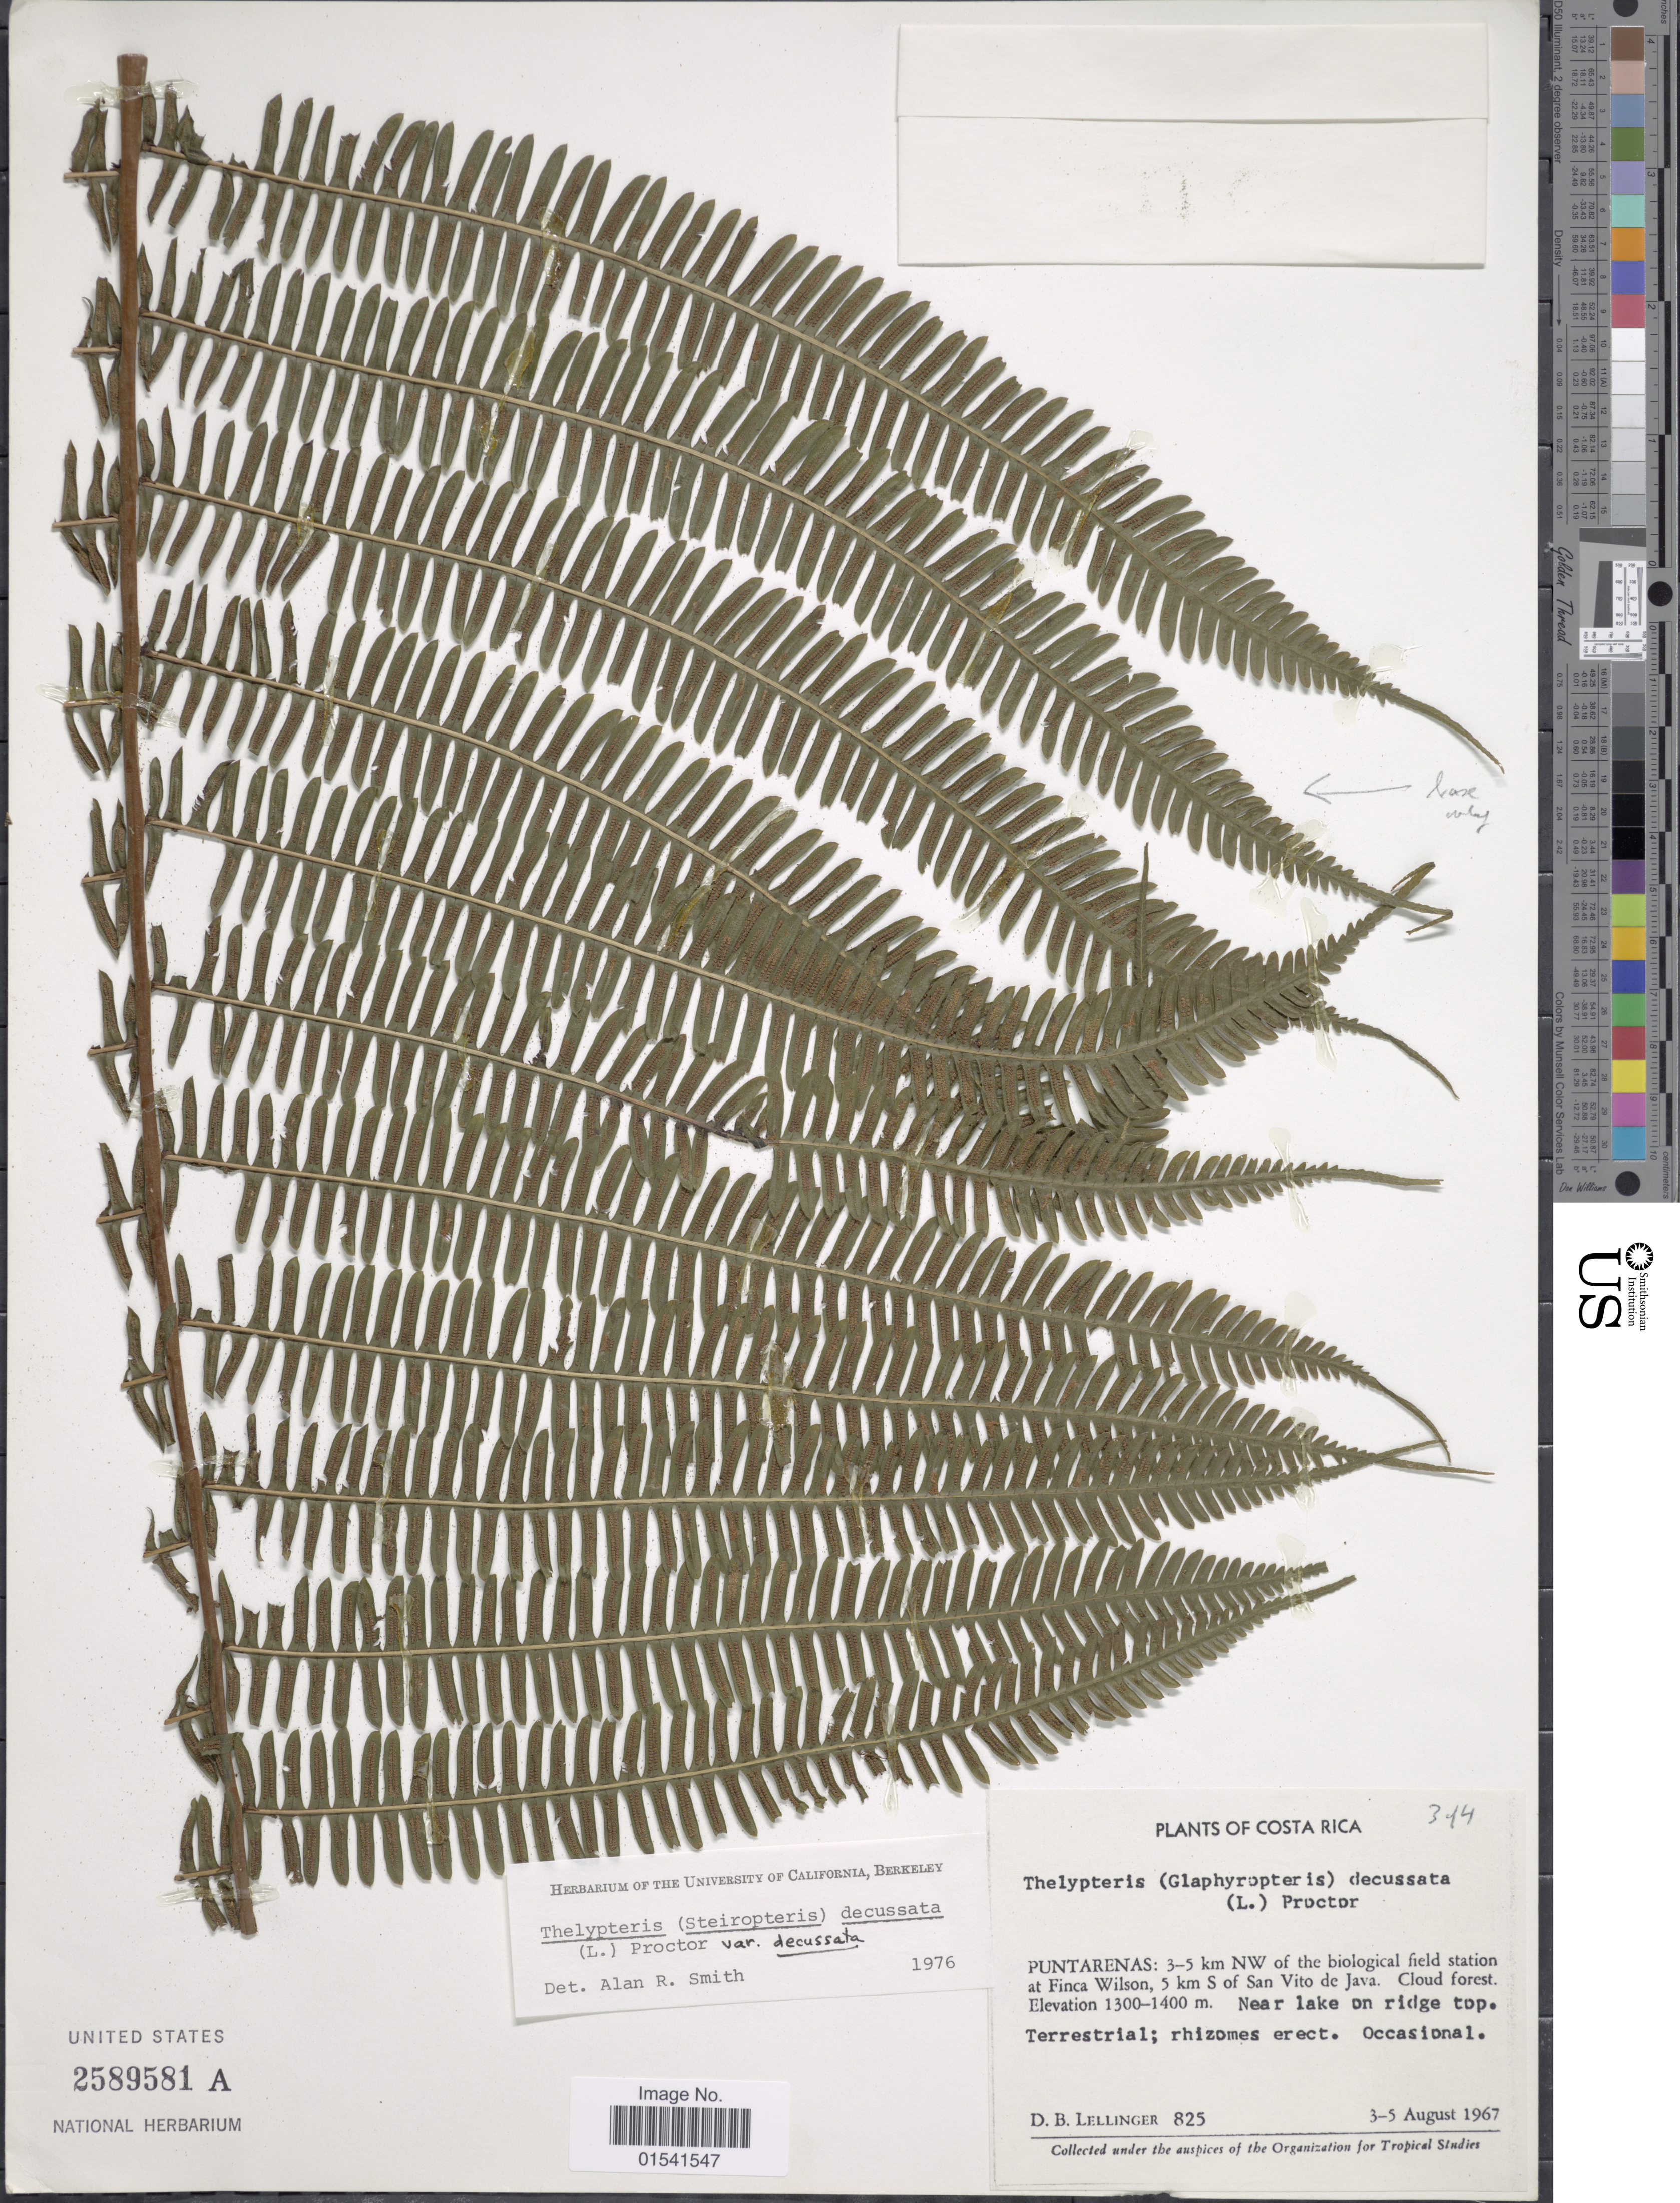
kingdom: Plantae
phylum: Tracheophyta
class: Polypodiopsida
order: Polypodiales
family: Thelypteridaceae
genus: Steiropteris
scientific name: Steiropteris decussata var. decussata (L.) comb. nov., ined. 2015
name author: (L.)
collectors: D. B. Lellinger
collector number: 825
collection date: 1967-08-03/1967-08-05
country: Costa Rica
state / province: Puntarenas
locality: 3-5 km NW of the biological field station at Finca Wilson, 5 km S of San Vito de Java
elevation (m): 1300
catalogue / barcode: US 2589581A